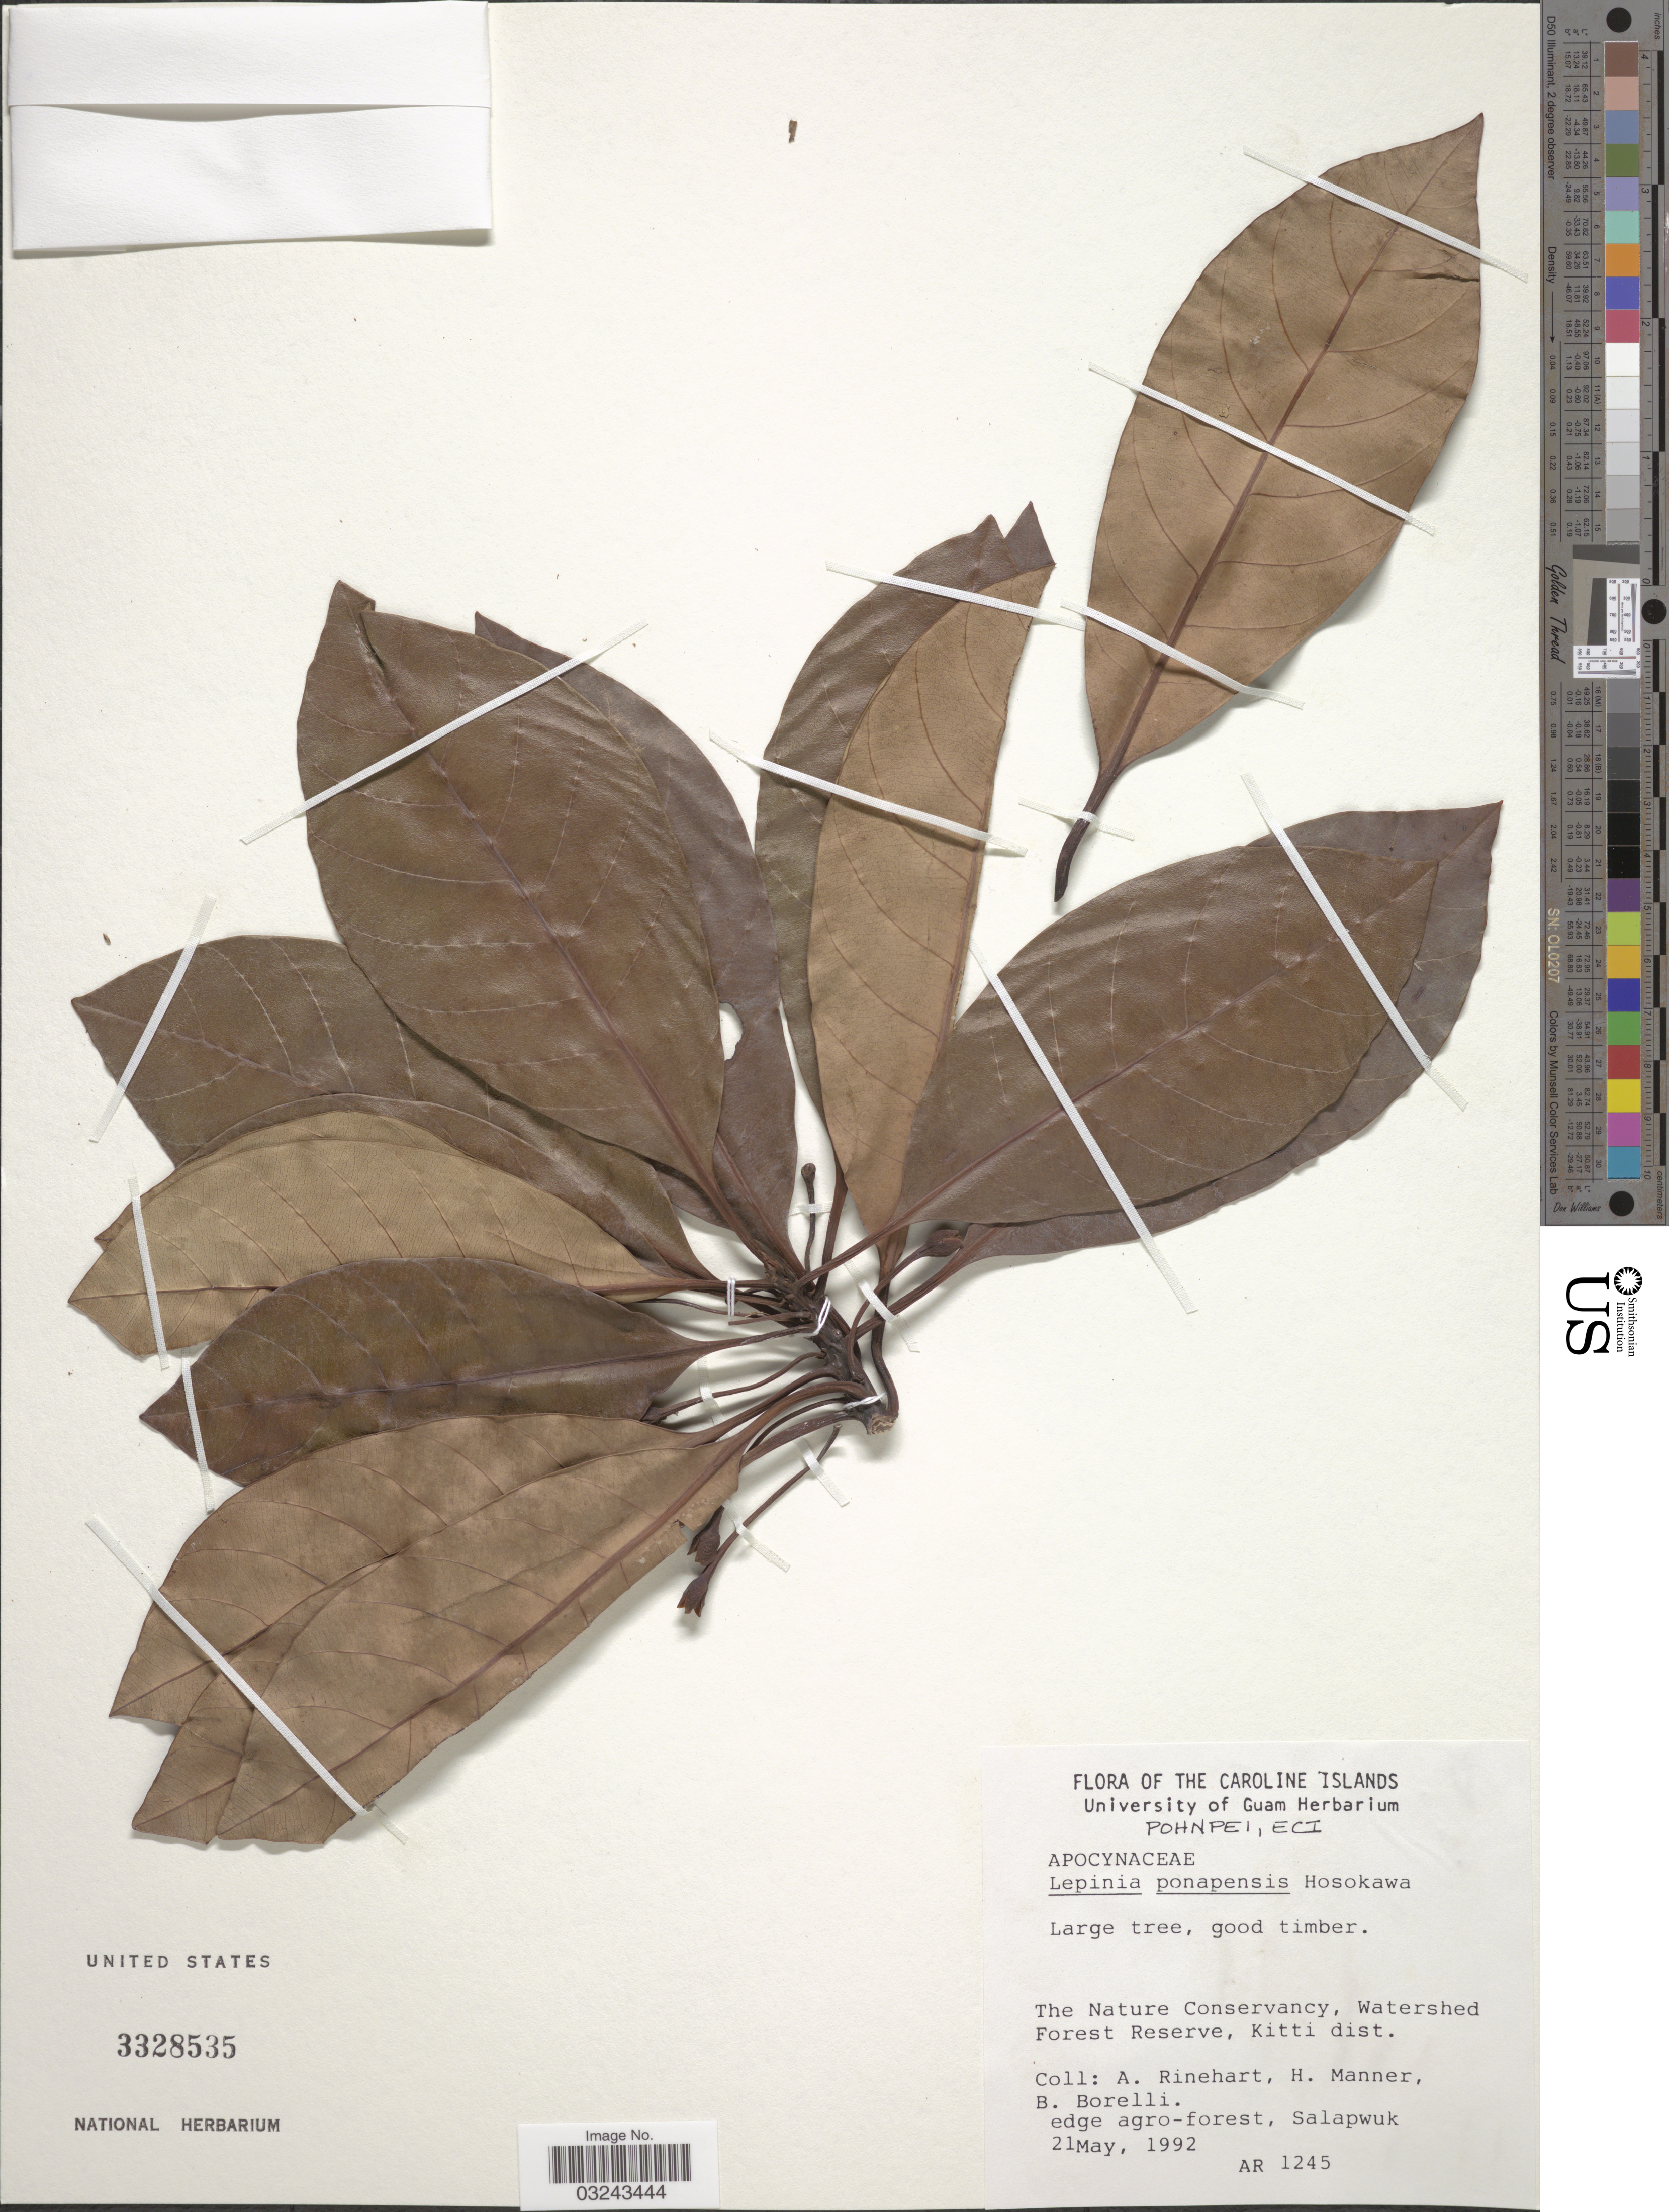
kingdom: Plantae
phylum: Tracheophyta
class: Magnoliopsida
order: Gentianales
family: Apocynaceae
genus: Lepinia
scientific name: Lepinia ponapensis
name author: Hosok.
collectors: A. Rinehart, H. Manner & B. Borelli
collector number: AR 1245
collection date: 1992-05-21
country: Micronesia, Federated States of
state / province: Pohnpei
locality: The Caroline Islands, Pohnpei, ECI, The Nature Conservancy, Watershed Forest Reserve, Kitti dist.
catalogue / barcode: US 3328535